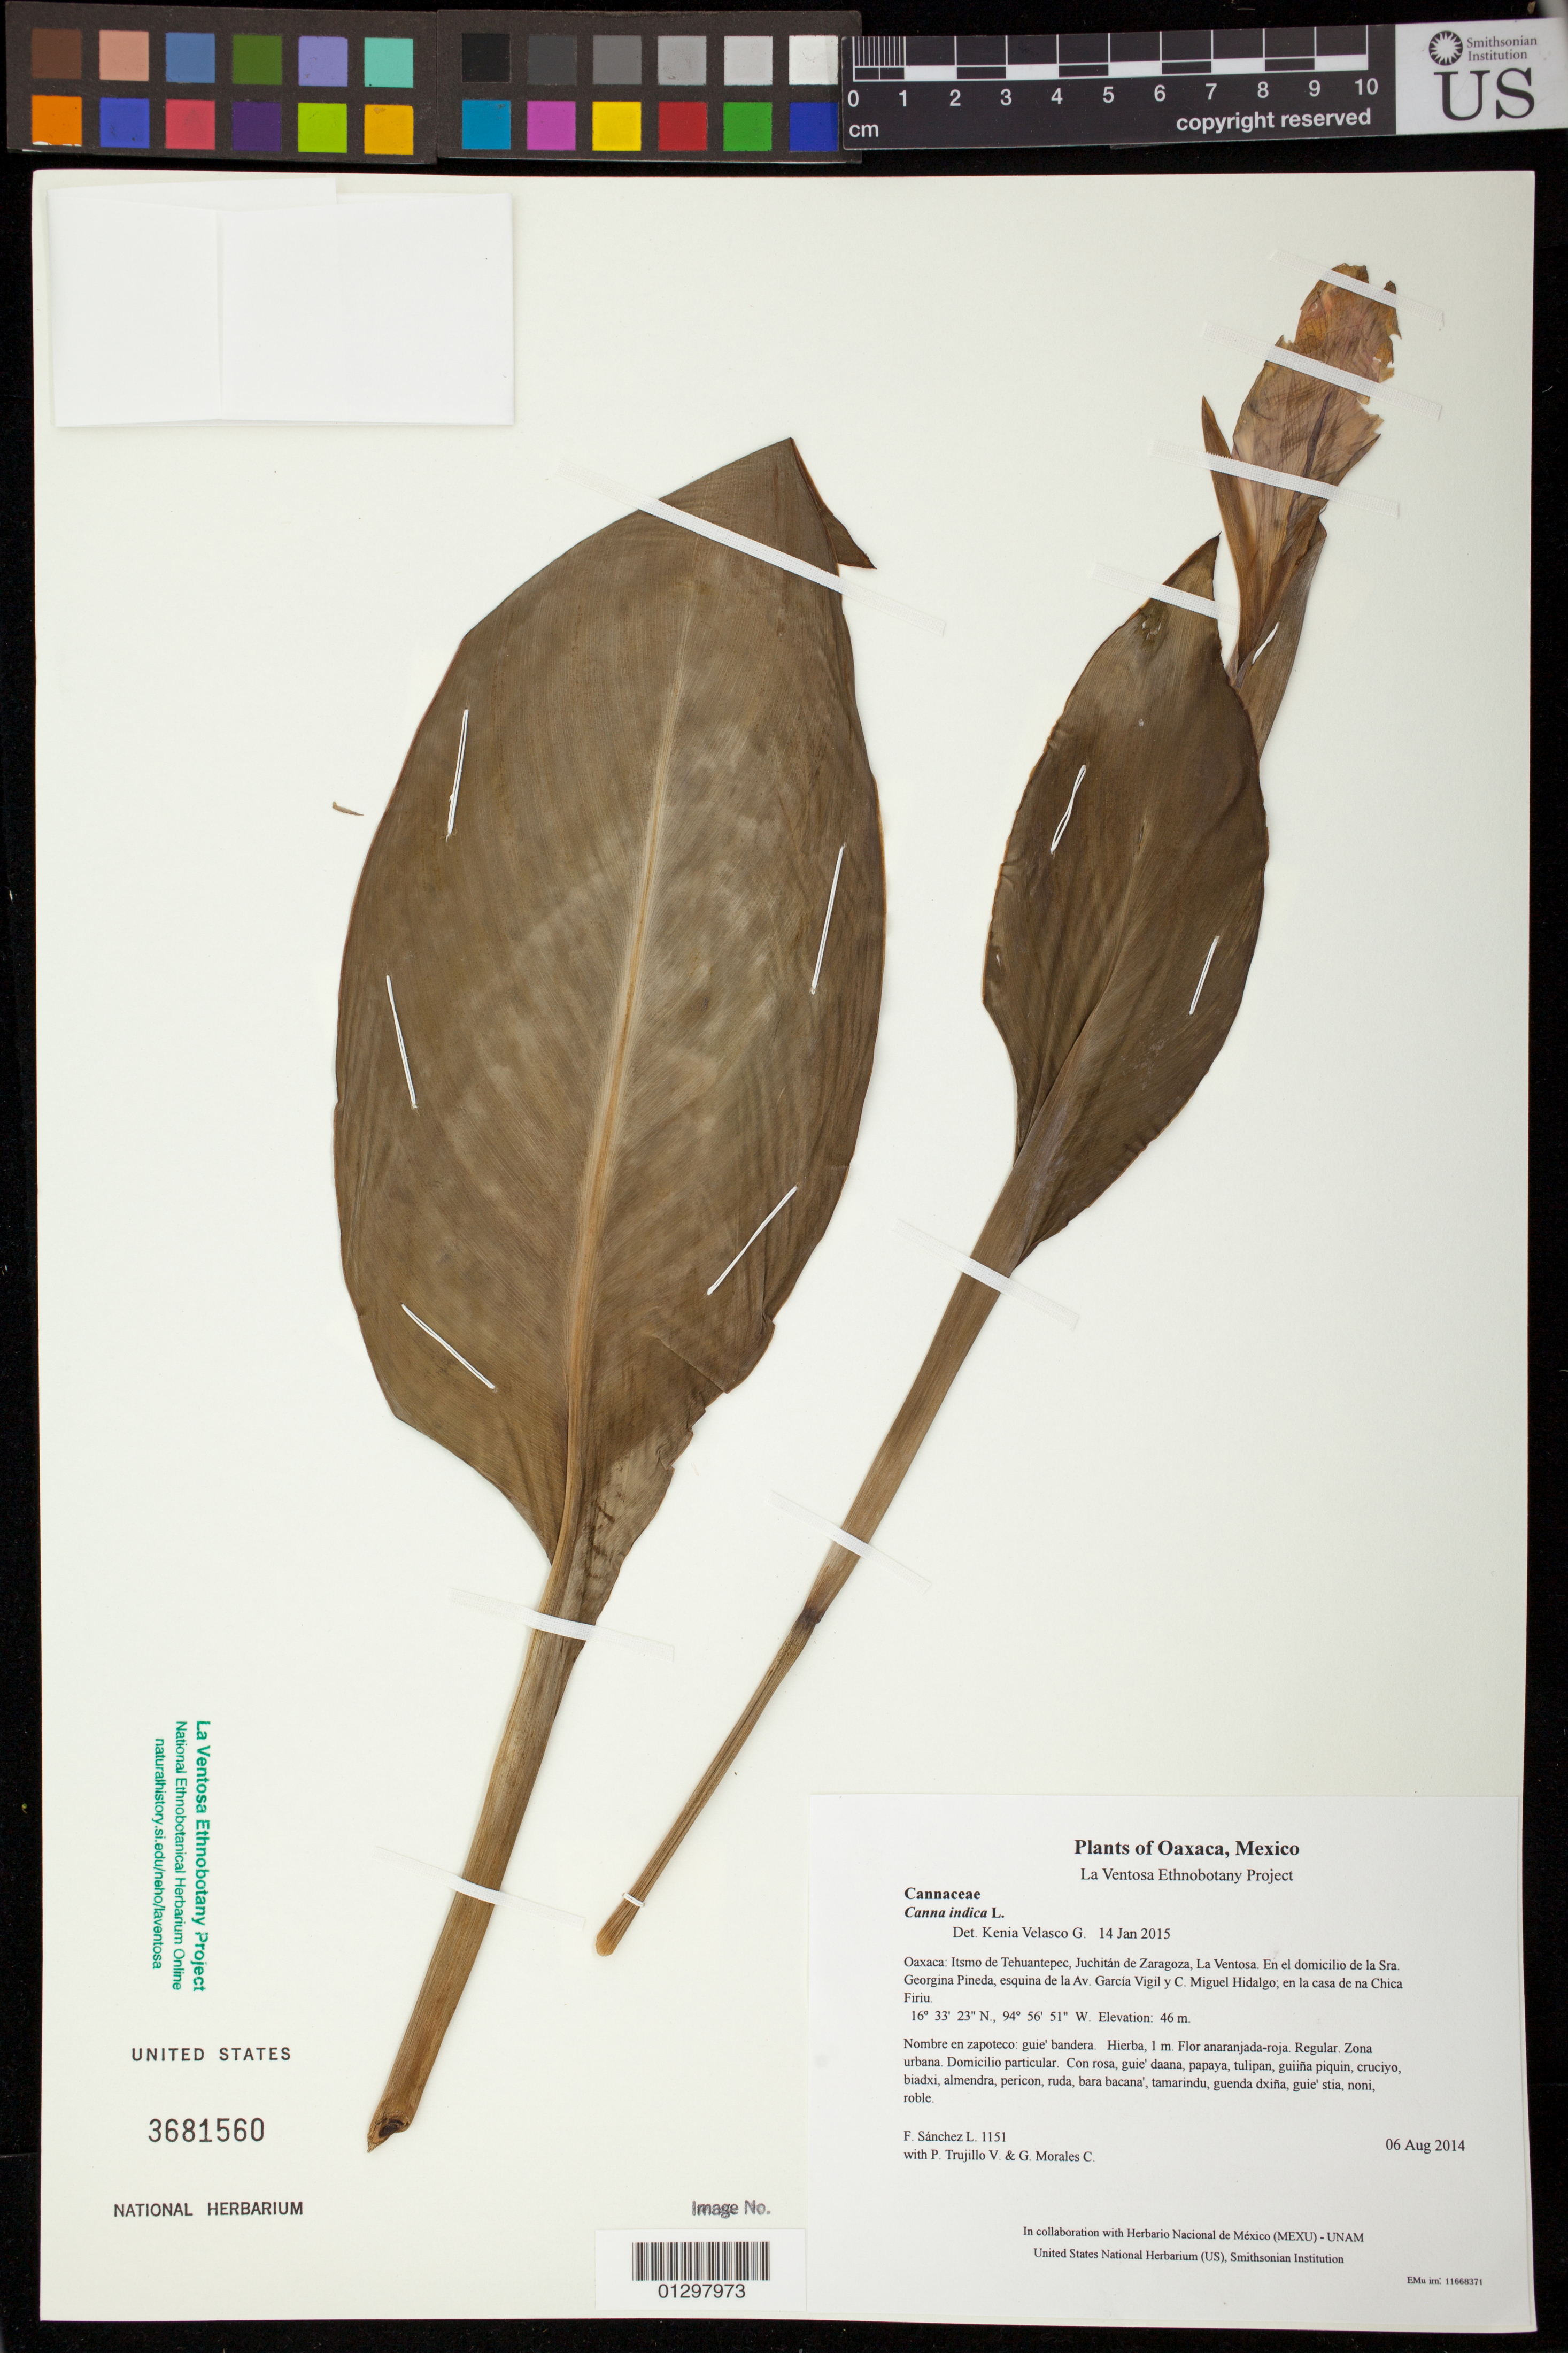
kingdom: Plantae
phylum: Tracheophyta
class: Liliopsida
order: Zingiberales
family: Cannaceae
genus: Canna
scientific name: Canna sp.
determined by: Maas, Paul J. M.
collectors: F. Sánchez L., P. Trujillo V. & G. Morales C.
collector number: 1151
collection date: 2014-08-06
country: Mexico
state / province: Oaxaca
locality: Itsmo de Tehuantepec, Juchitán de Zaragoza, La Ventosa. En el domicilio de la Sra. Georgina Pineda, esquina de la Av. García Vigil y C. Miguel Hidalgo; en la casa de na Chica Firiu.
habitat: Zona urbana. Domicilio particular.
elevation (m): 46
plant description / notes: MEXU, US; Guixi bandaga. 1 m. Guie' biguitu-naxiña'. Nuu.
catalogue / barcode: US 3681560